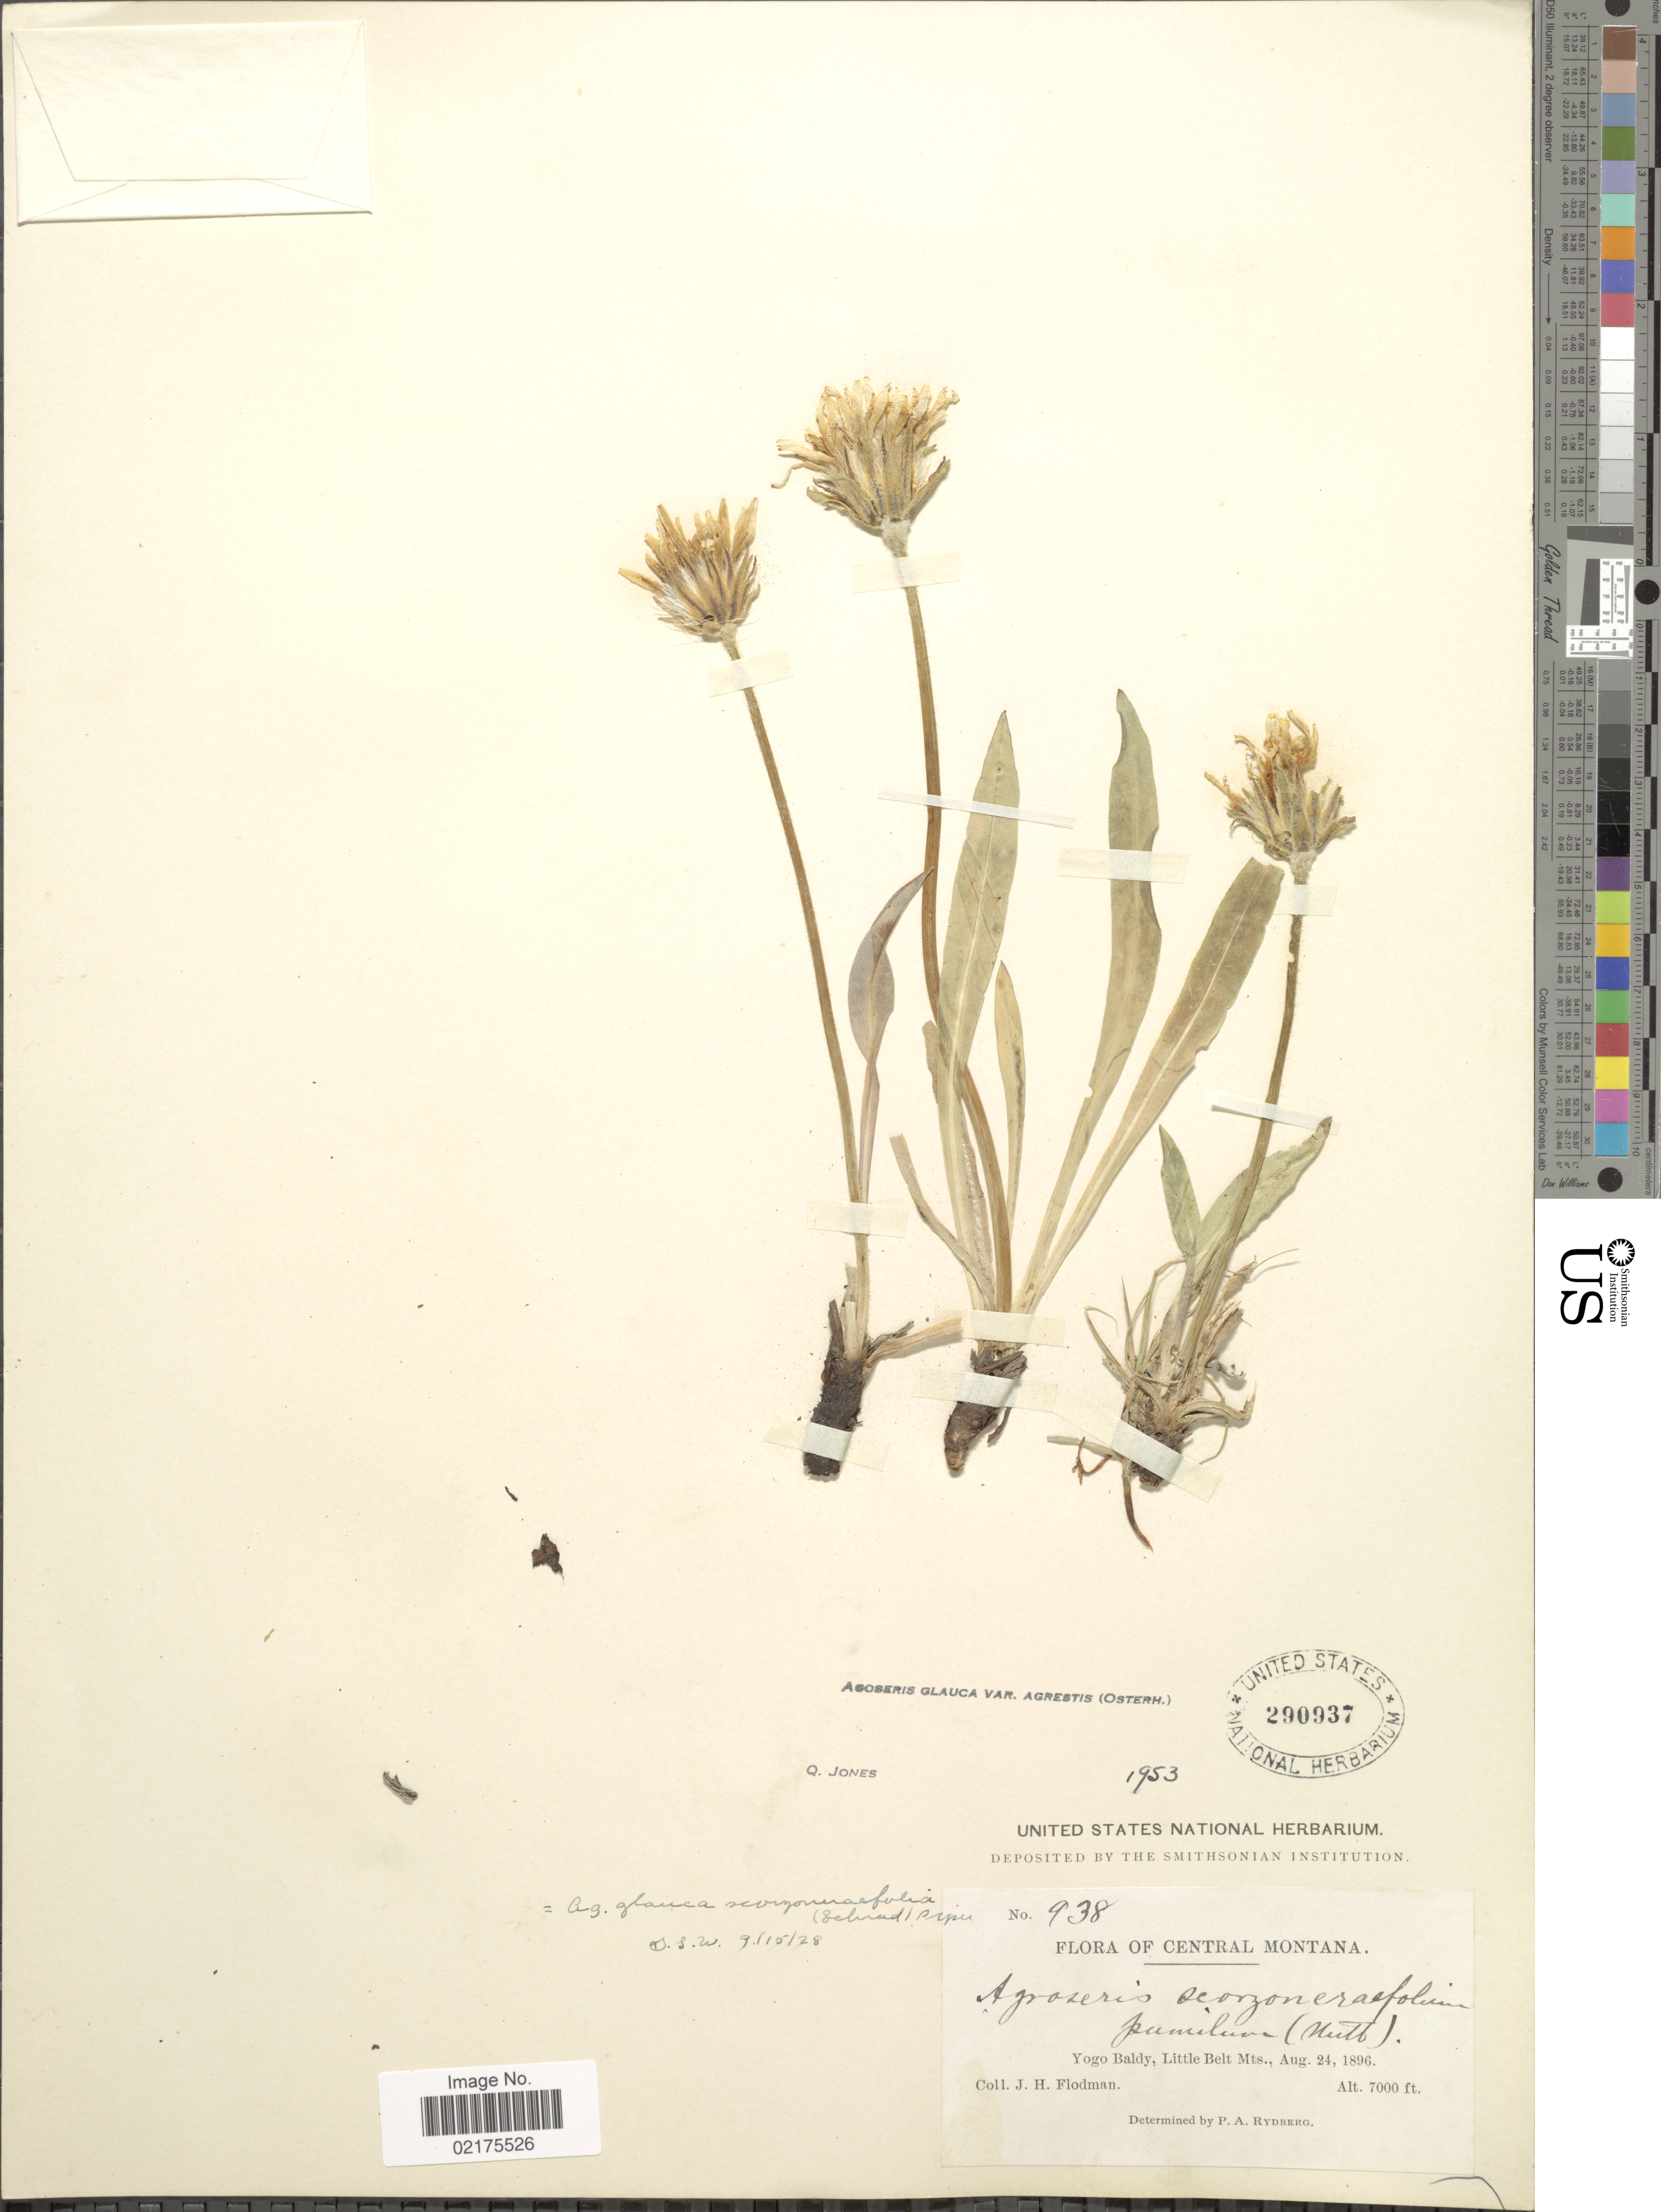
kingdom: Plantae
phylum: Tracheophyta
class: Magnoliopsida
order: Asterales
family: Asteraceae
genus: Agoseris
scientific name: Agoseris glauca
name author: (Pursh) Raf.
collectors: J. Flodman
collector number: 938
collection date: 1896-08-24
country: United States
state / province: Montana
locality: Central Montana: Yogo Baldy, Little Belt Mts.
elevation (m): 2134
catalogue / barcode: US 290937